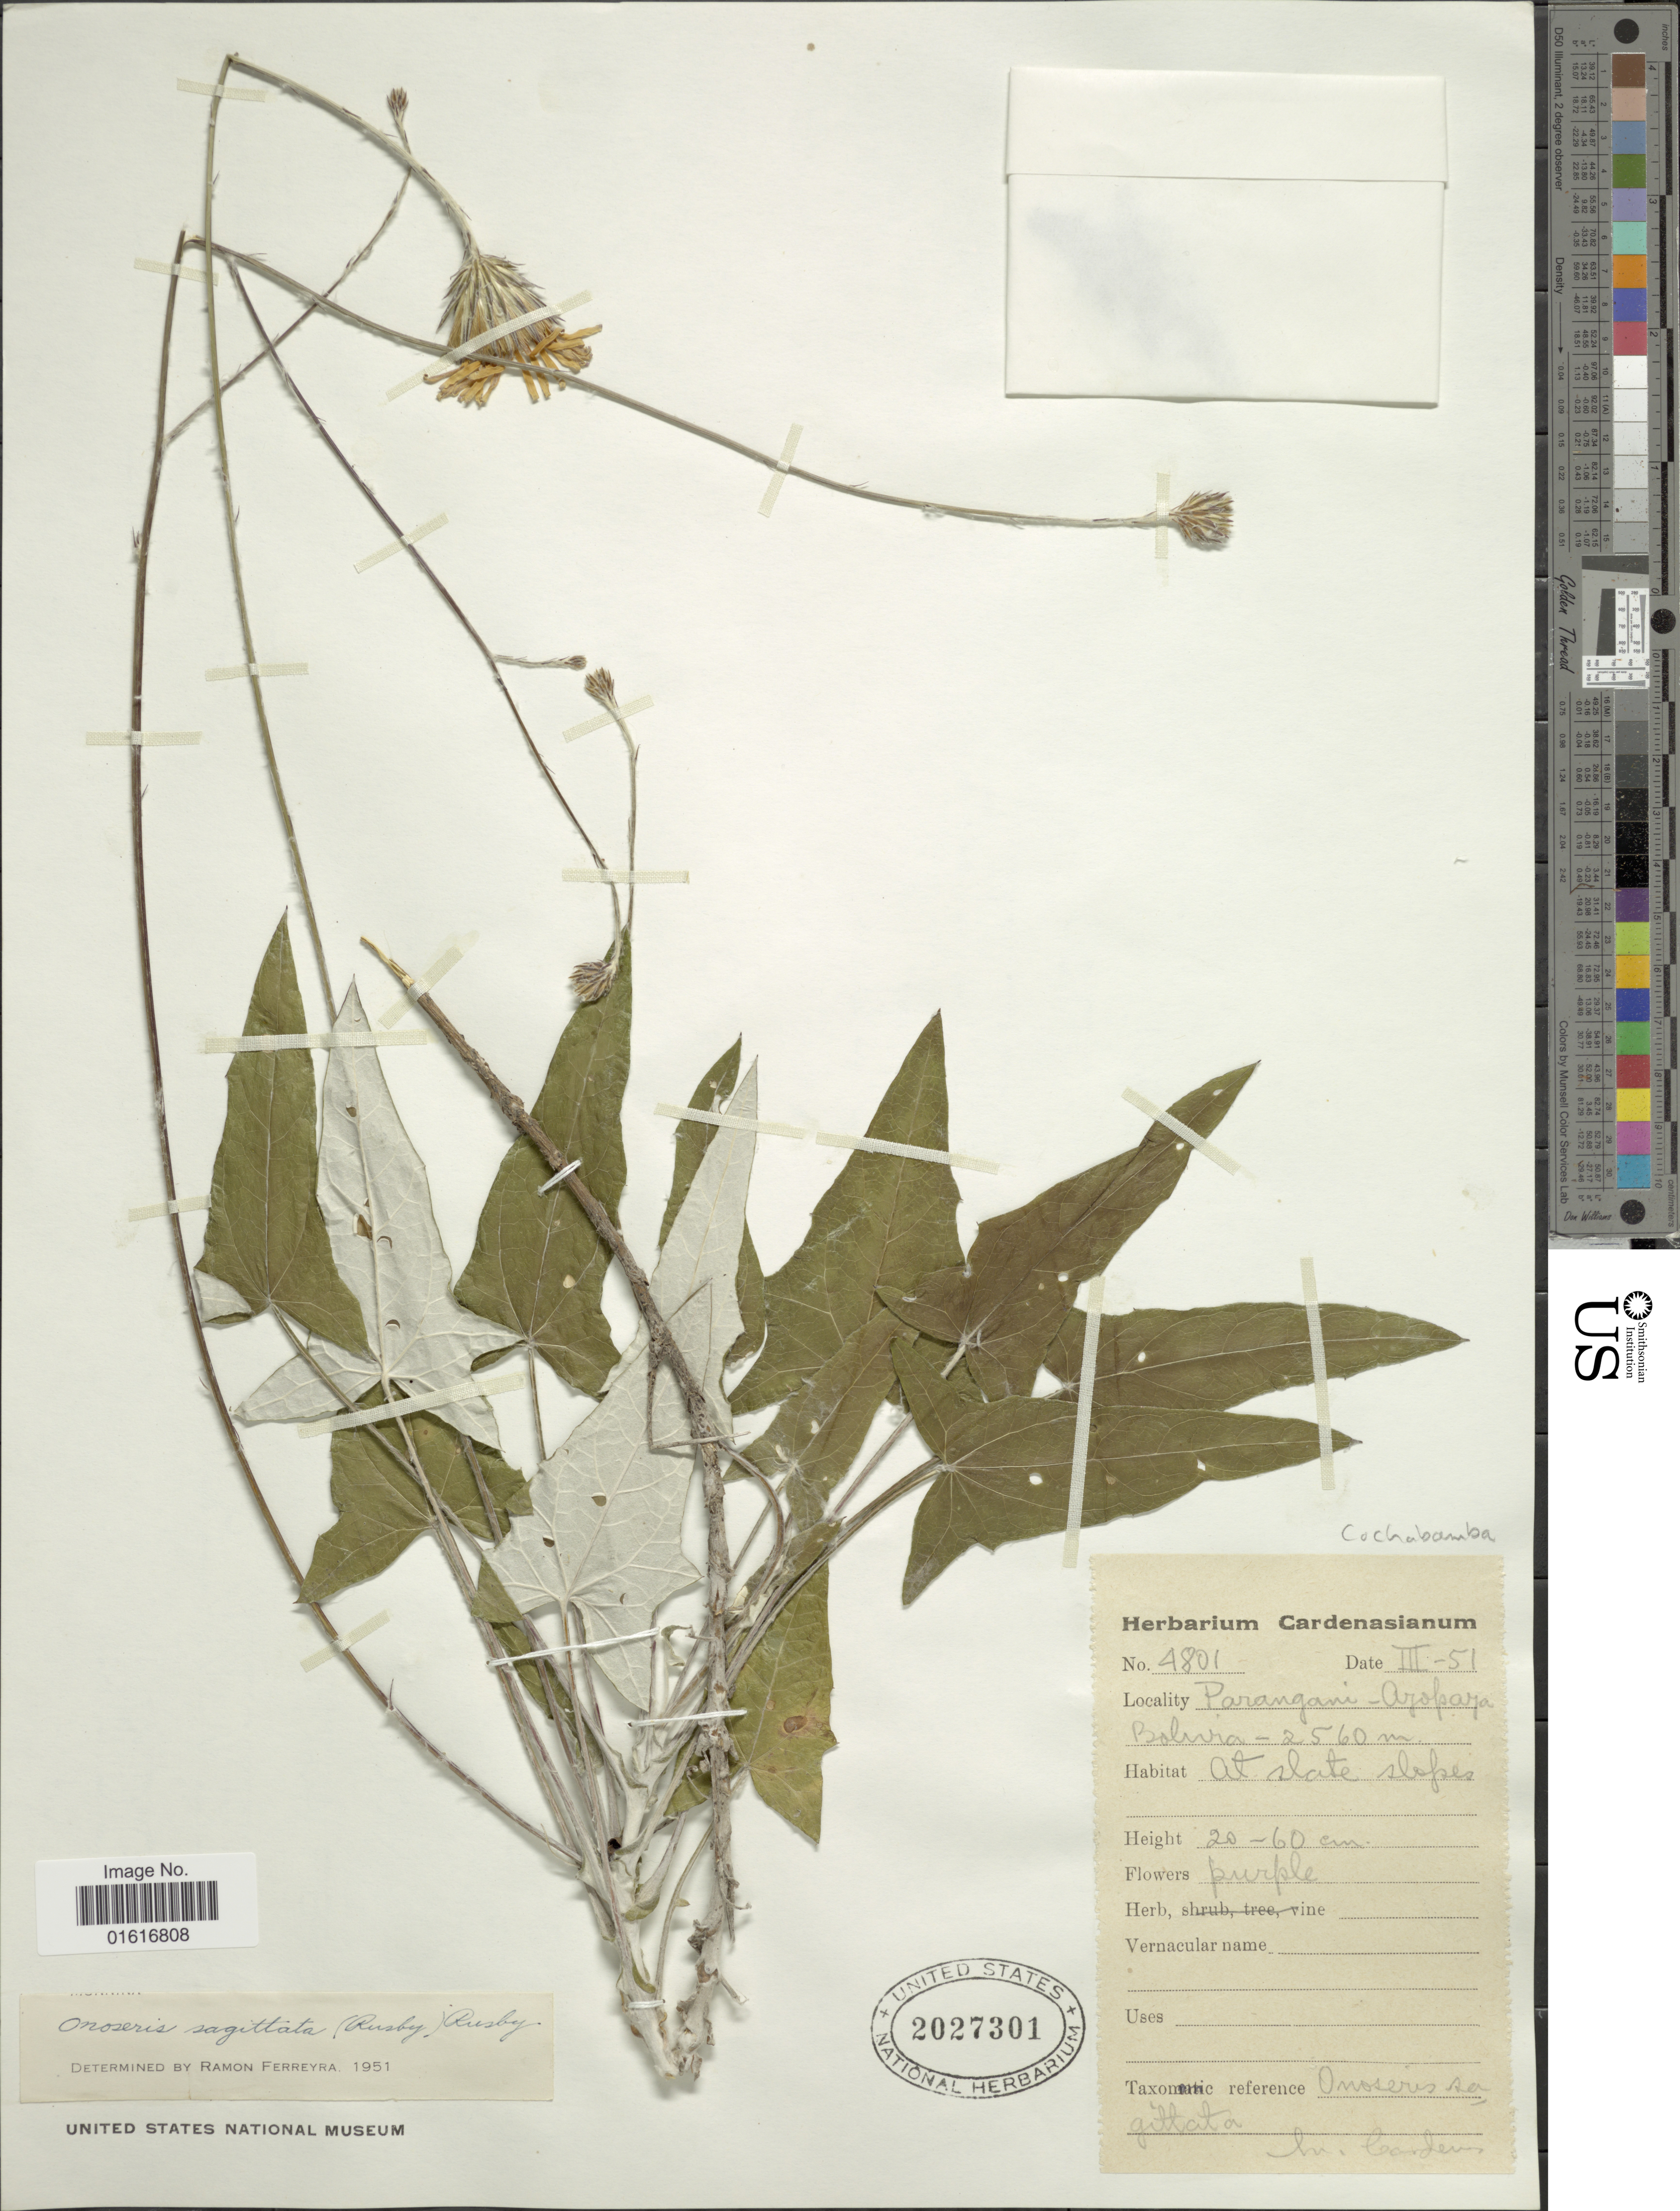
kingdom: Plantae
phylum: Tracheophyta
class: Magnoliopsida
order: Asterales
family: Asteraceae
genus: Onoseris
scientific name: Onoseris sagittata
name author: (Rusby) Rusby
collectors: M. Cárdenas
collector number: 4801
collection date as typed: Transcribed d/m/y: /3/51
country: Bolivia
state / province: Cochabamba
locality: Paranganu - Ayopaya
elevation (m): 2560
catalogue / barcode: US 2027301